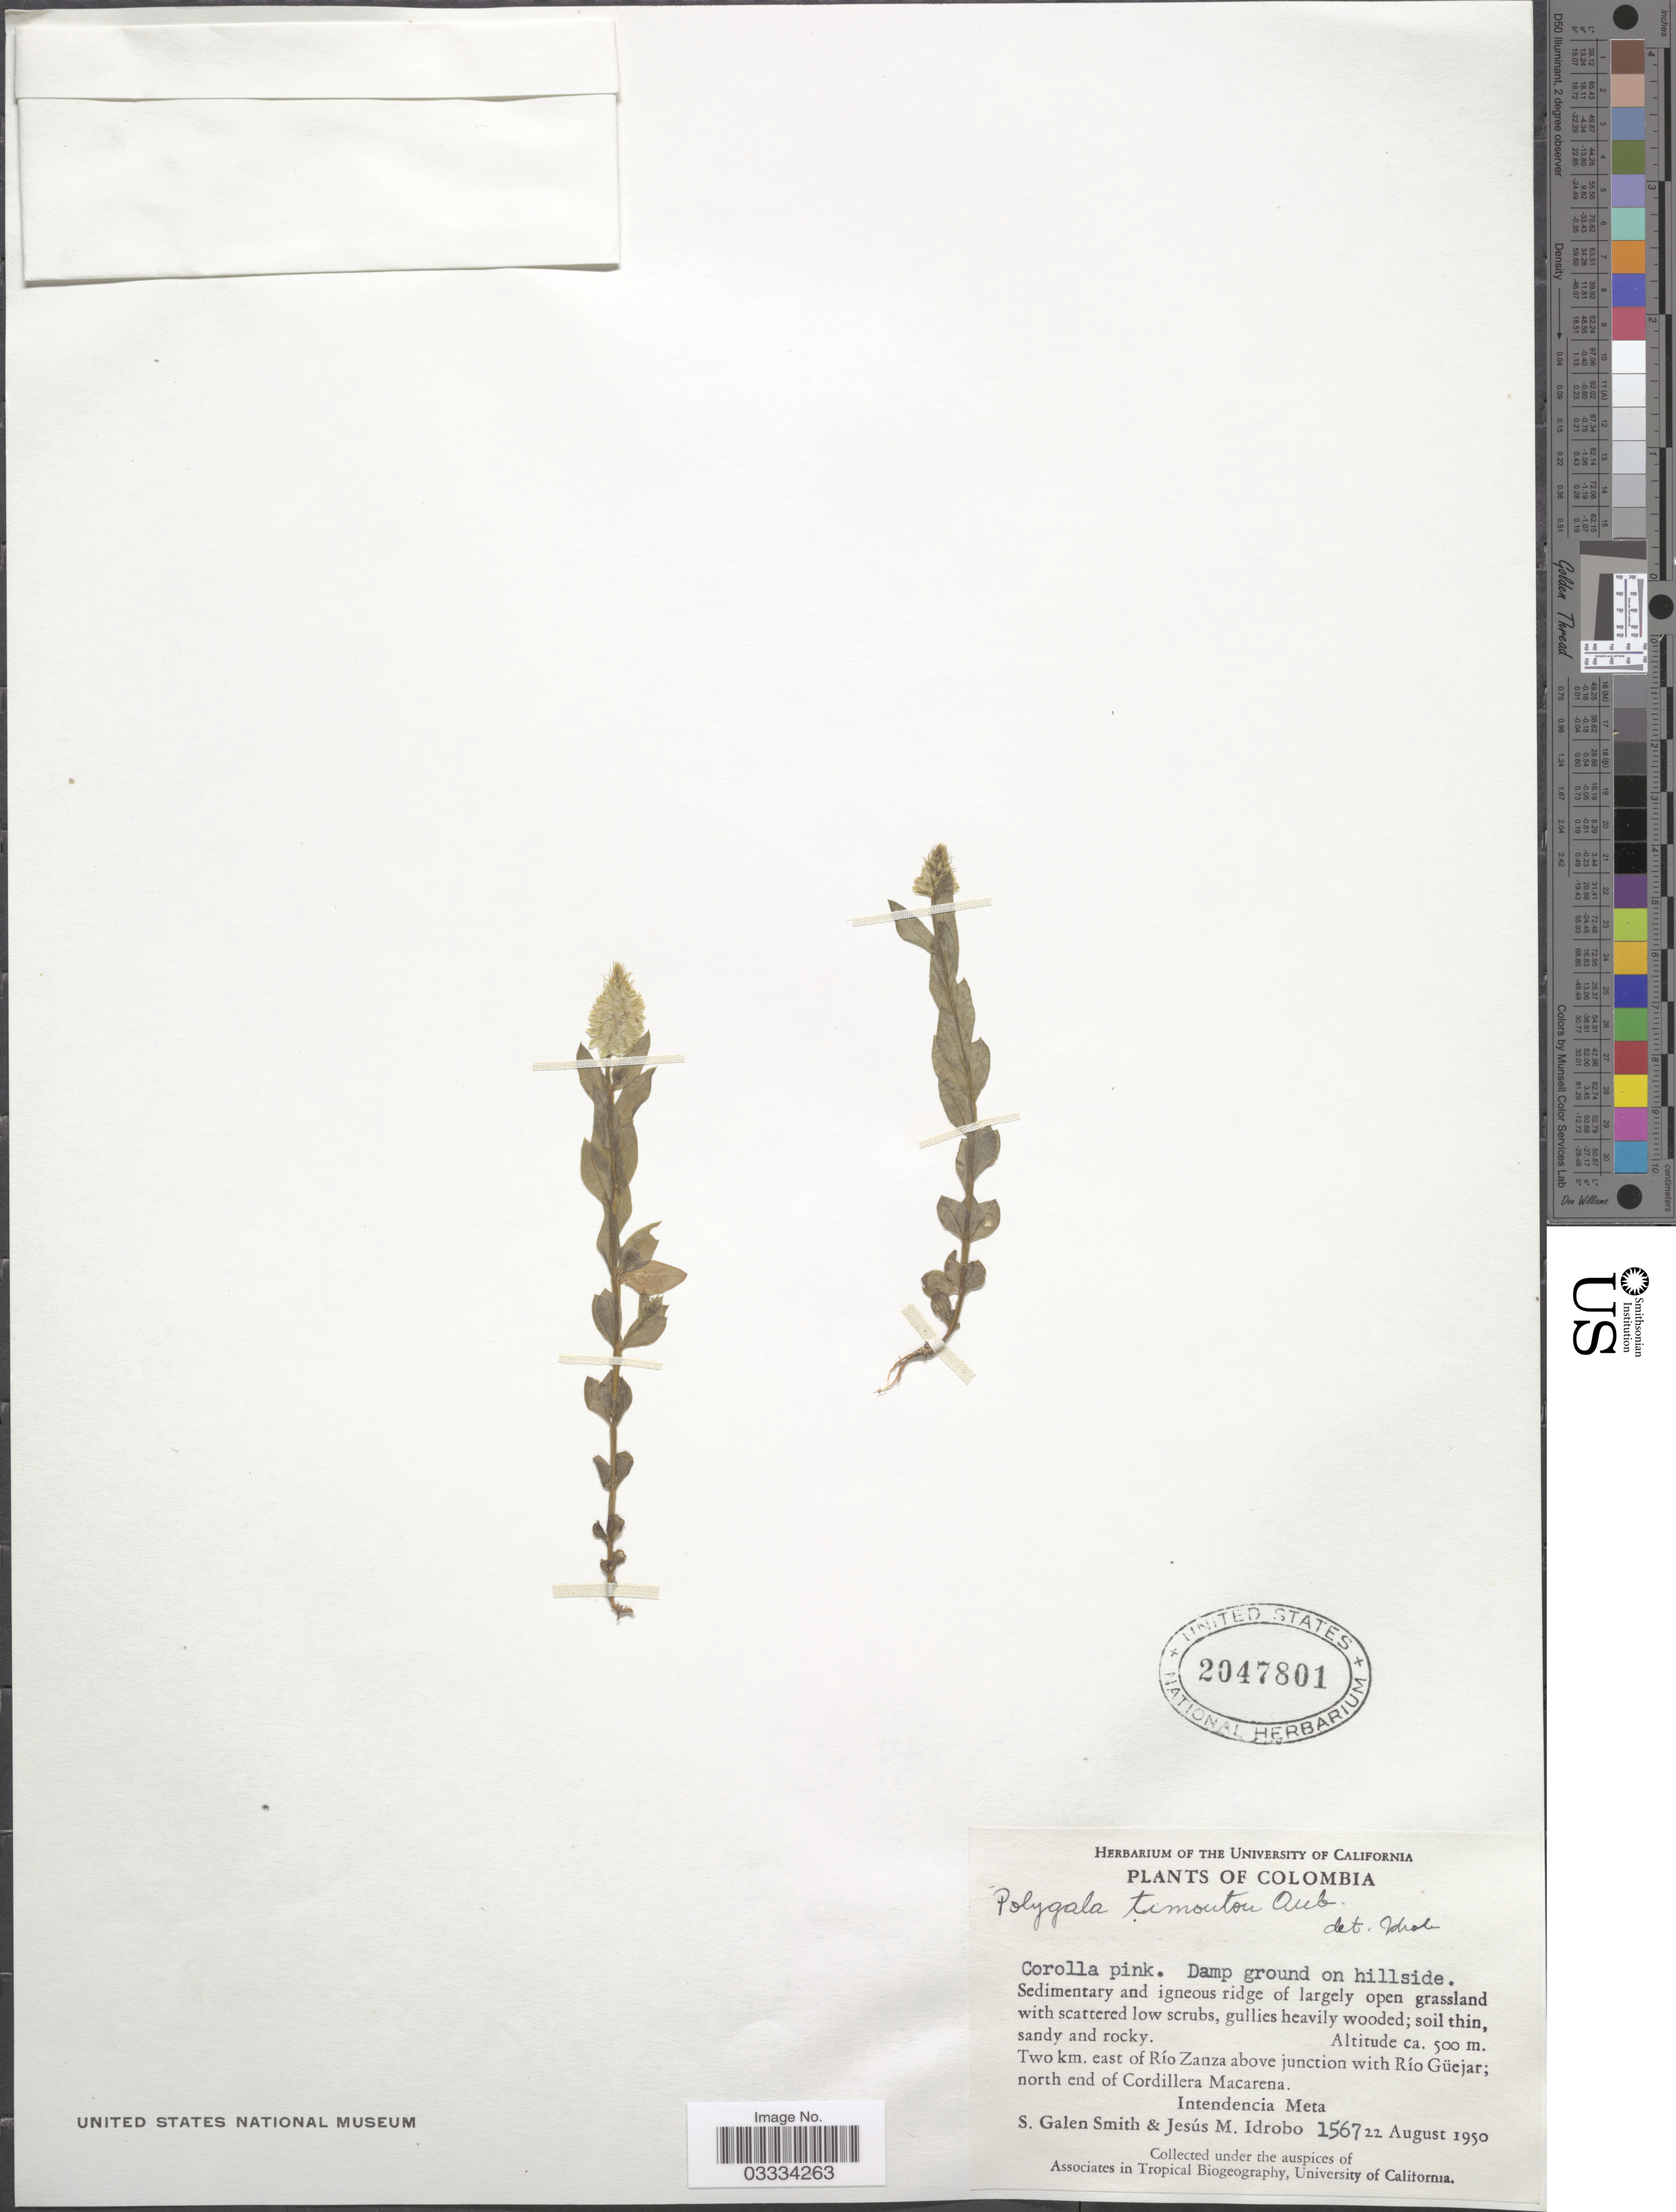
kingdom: Plantae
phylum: Tracheophyta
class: Magnoliopsida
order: Fabales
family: Polygalaceae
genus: Polygala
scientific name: Polygala timoutou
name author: Aubl.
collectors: S. G. Smith & J. M. Idrobo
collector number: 1567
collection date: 1950-08-22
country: Colombia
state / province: Meta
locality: Two km. east of Río Zanza above junction with Río Hüejar; north end of Cordillera Macarena. Intendencia Meta.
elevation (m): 500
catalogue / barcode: US 2047801